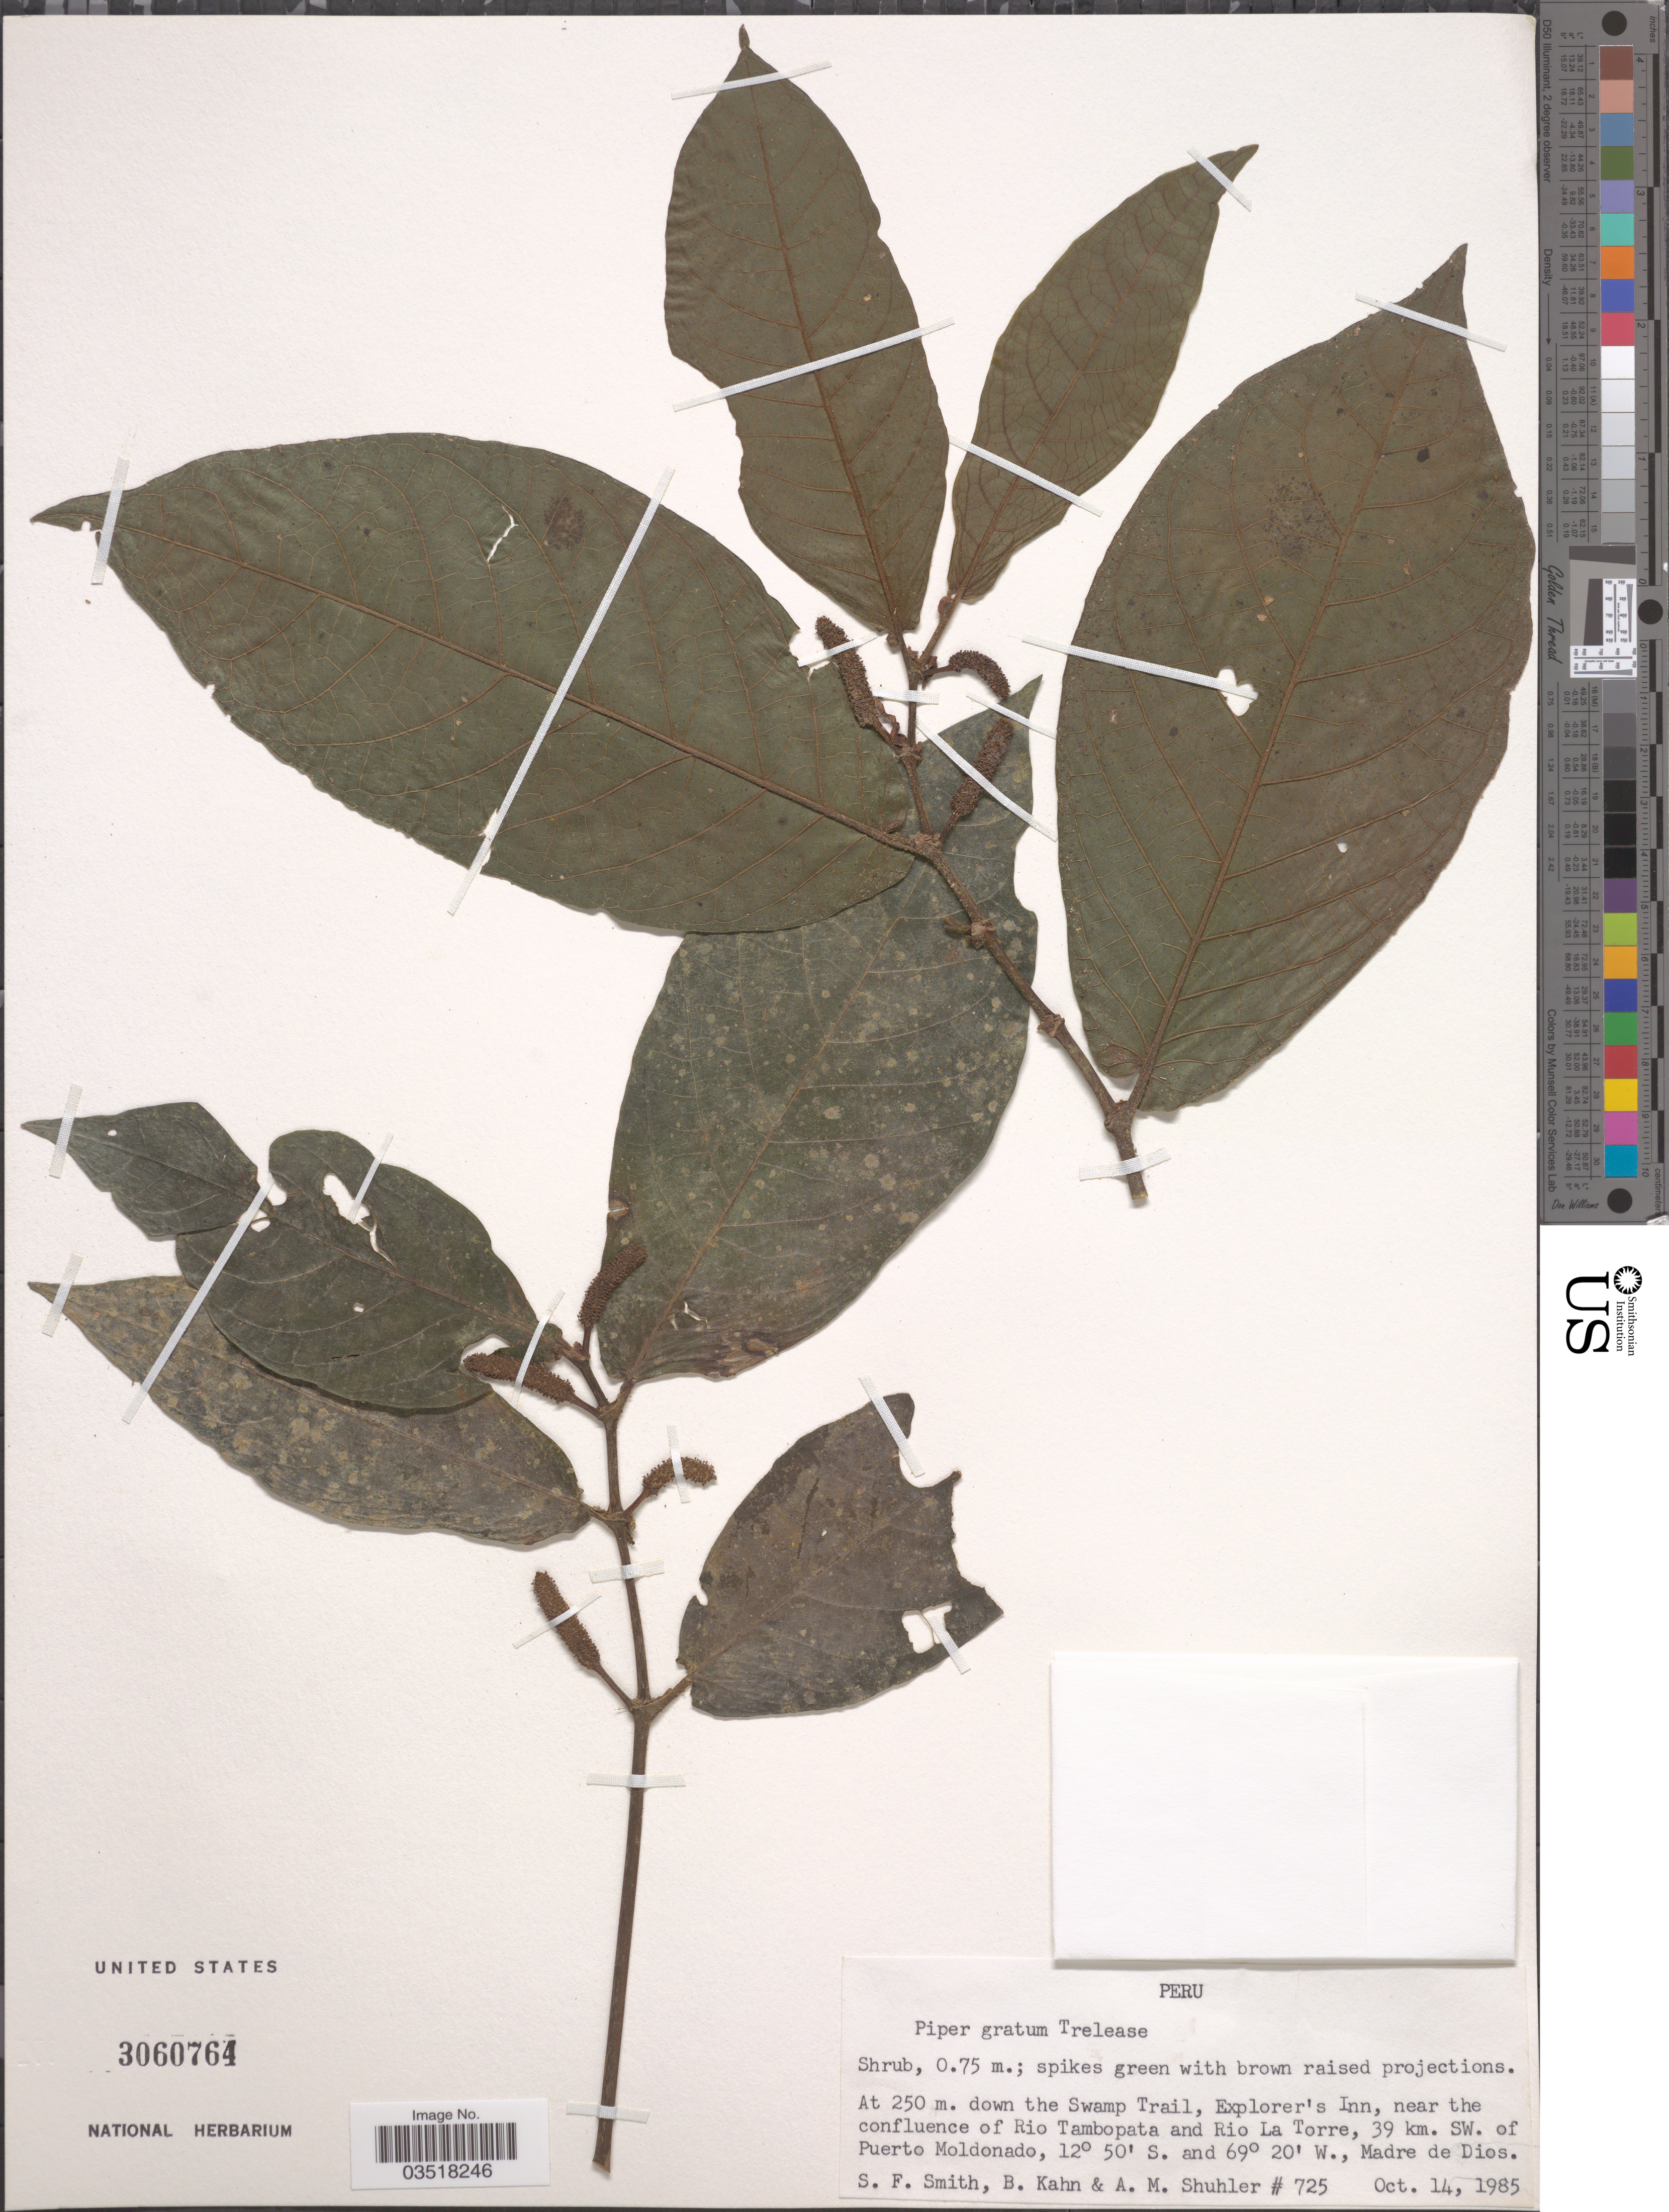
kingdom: Plantae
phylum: Tracheophyta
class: Magnoliopsida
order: Piperales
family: Piperaceae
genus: Piper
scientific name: Piper gratum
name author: Trel. in J.F. Macbr.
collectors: S.F. Smith, B. Kahn & A. Shuhler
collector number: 725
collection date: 1985-10-14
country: Peru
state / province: Madre de Dios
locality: Down the Swamp Trail, Explorer's Inn, near the confleunce of Rio Tambopata and Rio La Torre, 39 km. SW. of Puerto Moldonado.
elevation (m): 250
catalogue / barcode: US 3060764